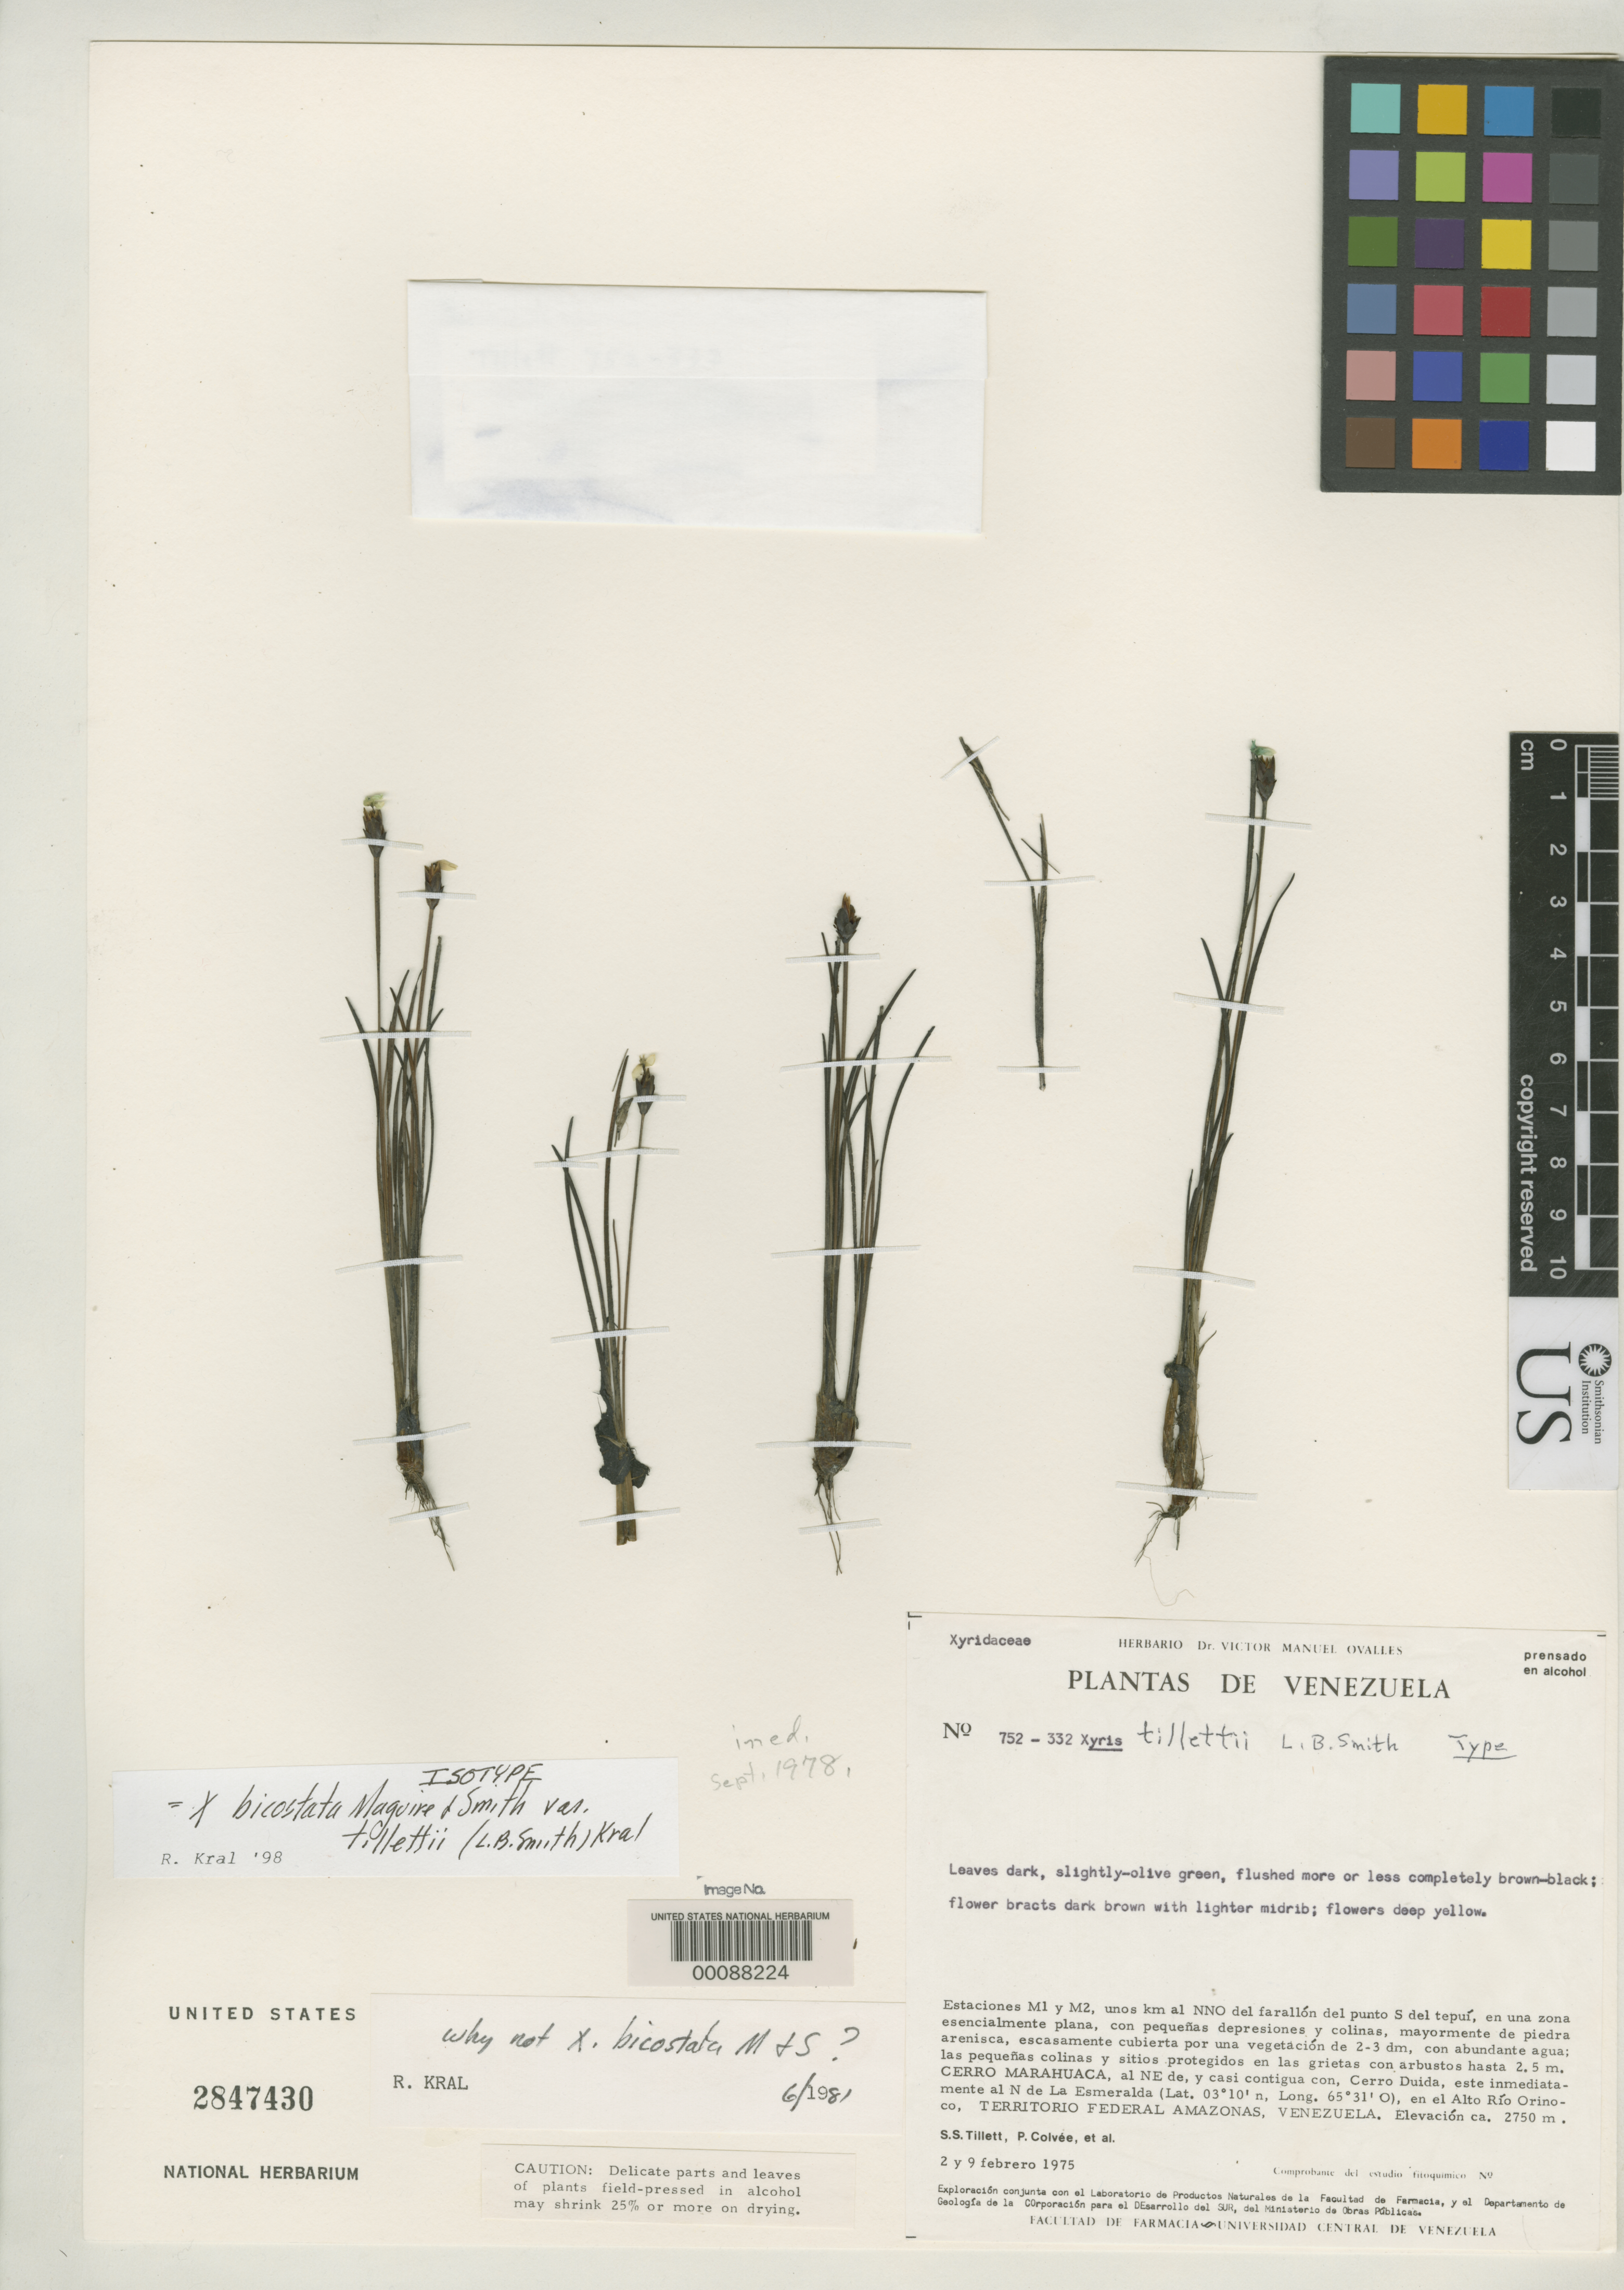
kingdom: Plantae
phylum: Tracheophyta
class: Liliopsida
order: Poales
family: Xyridaceae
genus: Xyris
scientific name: Xyris tillettii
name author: L.B. Sm.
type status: Isotype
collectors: S. S. Tillett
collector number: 752-332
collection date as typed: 02 Feb 1975 and 09 Feb 1975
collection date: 1975-02-02,1975-02-09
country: Venezuela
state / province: Amazonas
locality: Cerro Marahuaca, en el alto Rio Orinoco.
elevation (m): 2750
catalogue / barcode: US 2847430